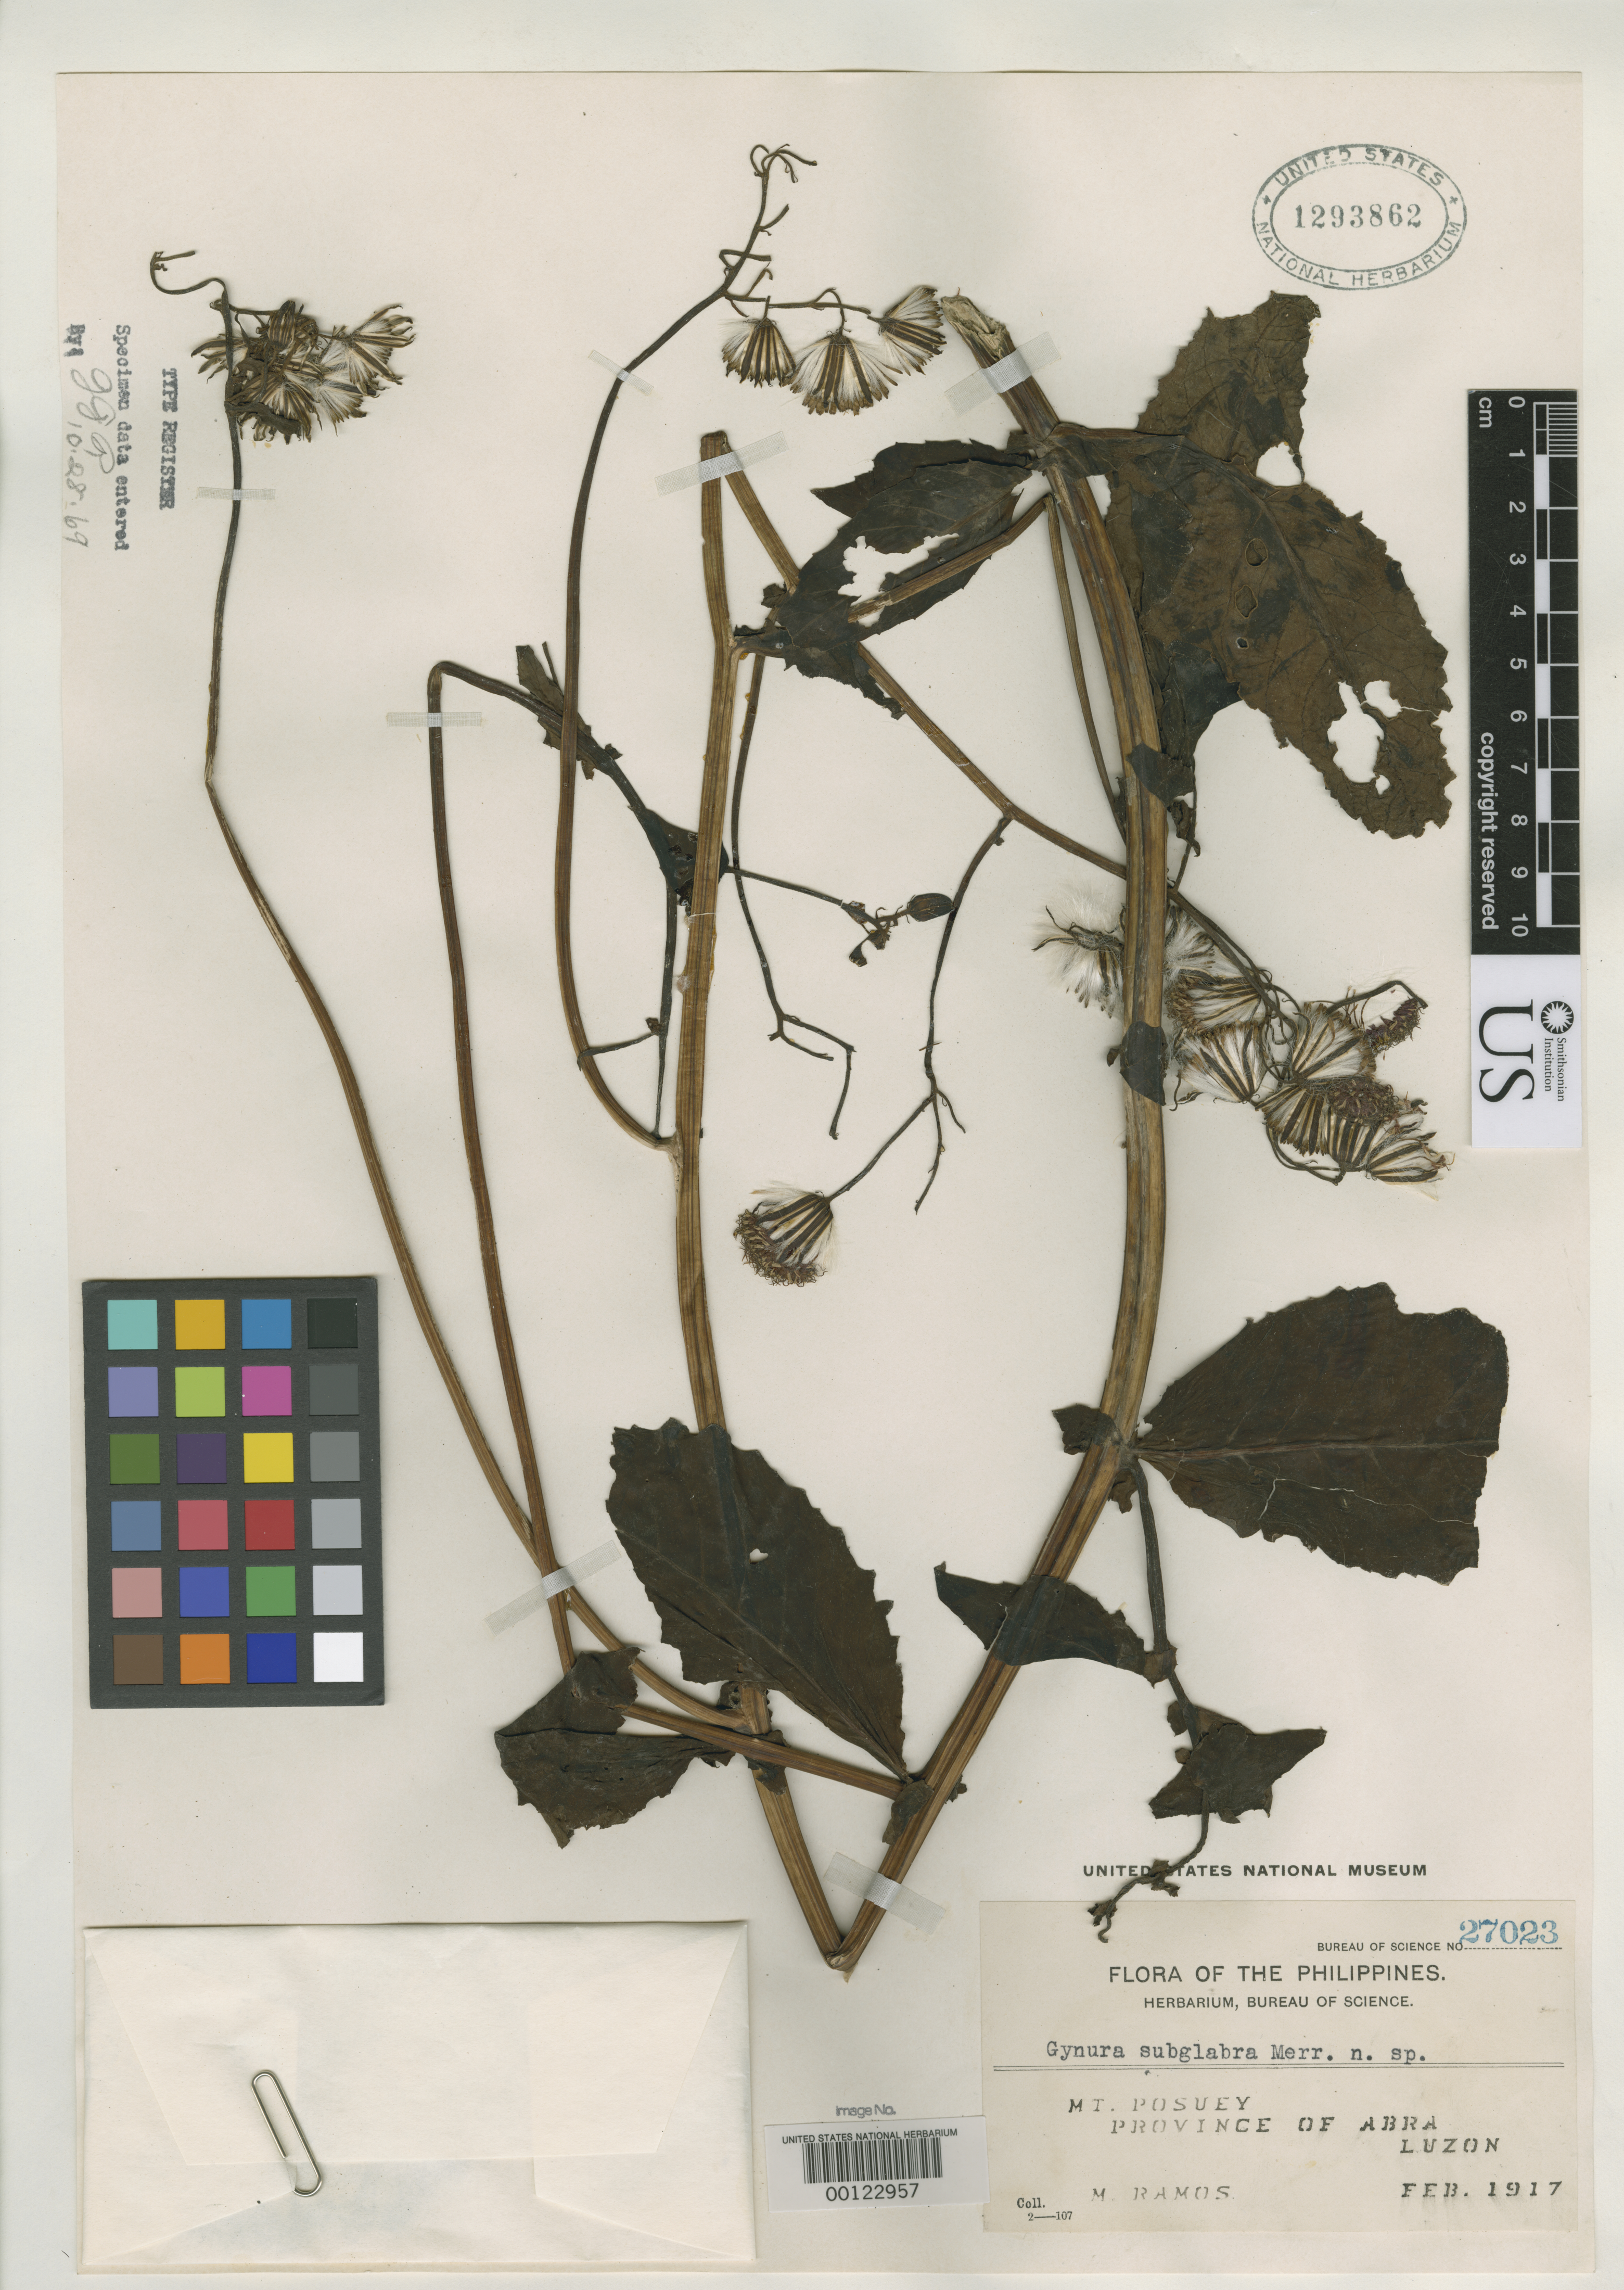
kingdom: Plantae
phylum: Tracheophyta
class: Magnoliopsida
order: Asterales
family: Asteraceae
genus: Gynura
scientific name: Gynura subglabra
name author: Merr.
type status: Isotype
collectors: M. Ramos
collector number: Bur. Sci. 27023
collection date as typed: Feb 1917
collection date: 1917-02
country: Philippines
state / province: Cordillera (Administrative Region)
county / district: Abra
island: Luzon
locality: Mt. Posuey.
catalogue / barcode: US 1293862